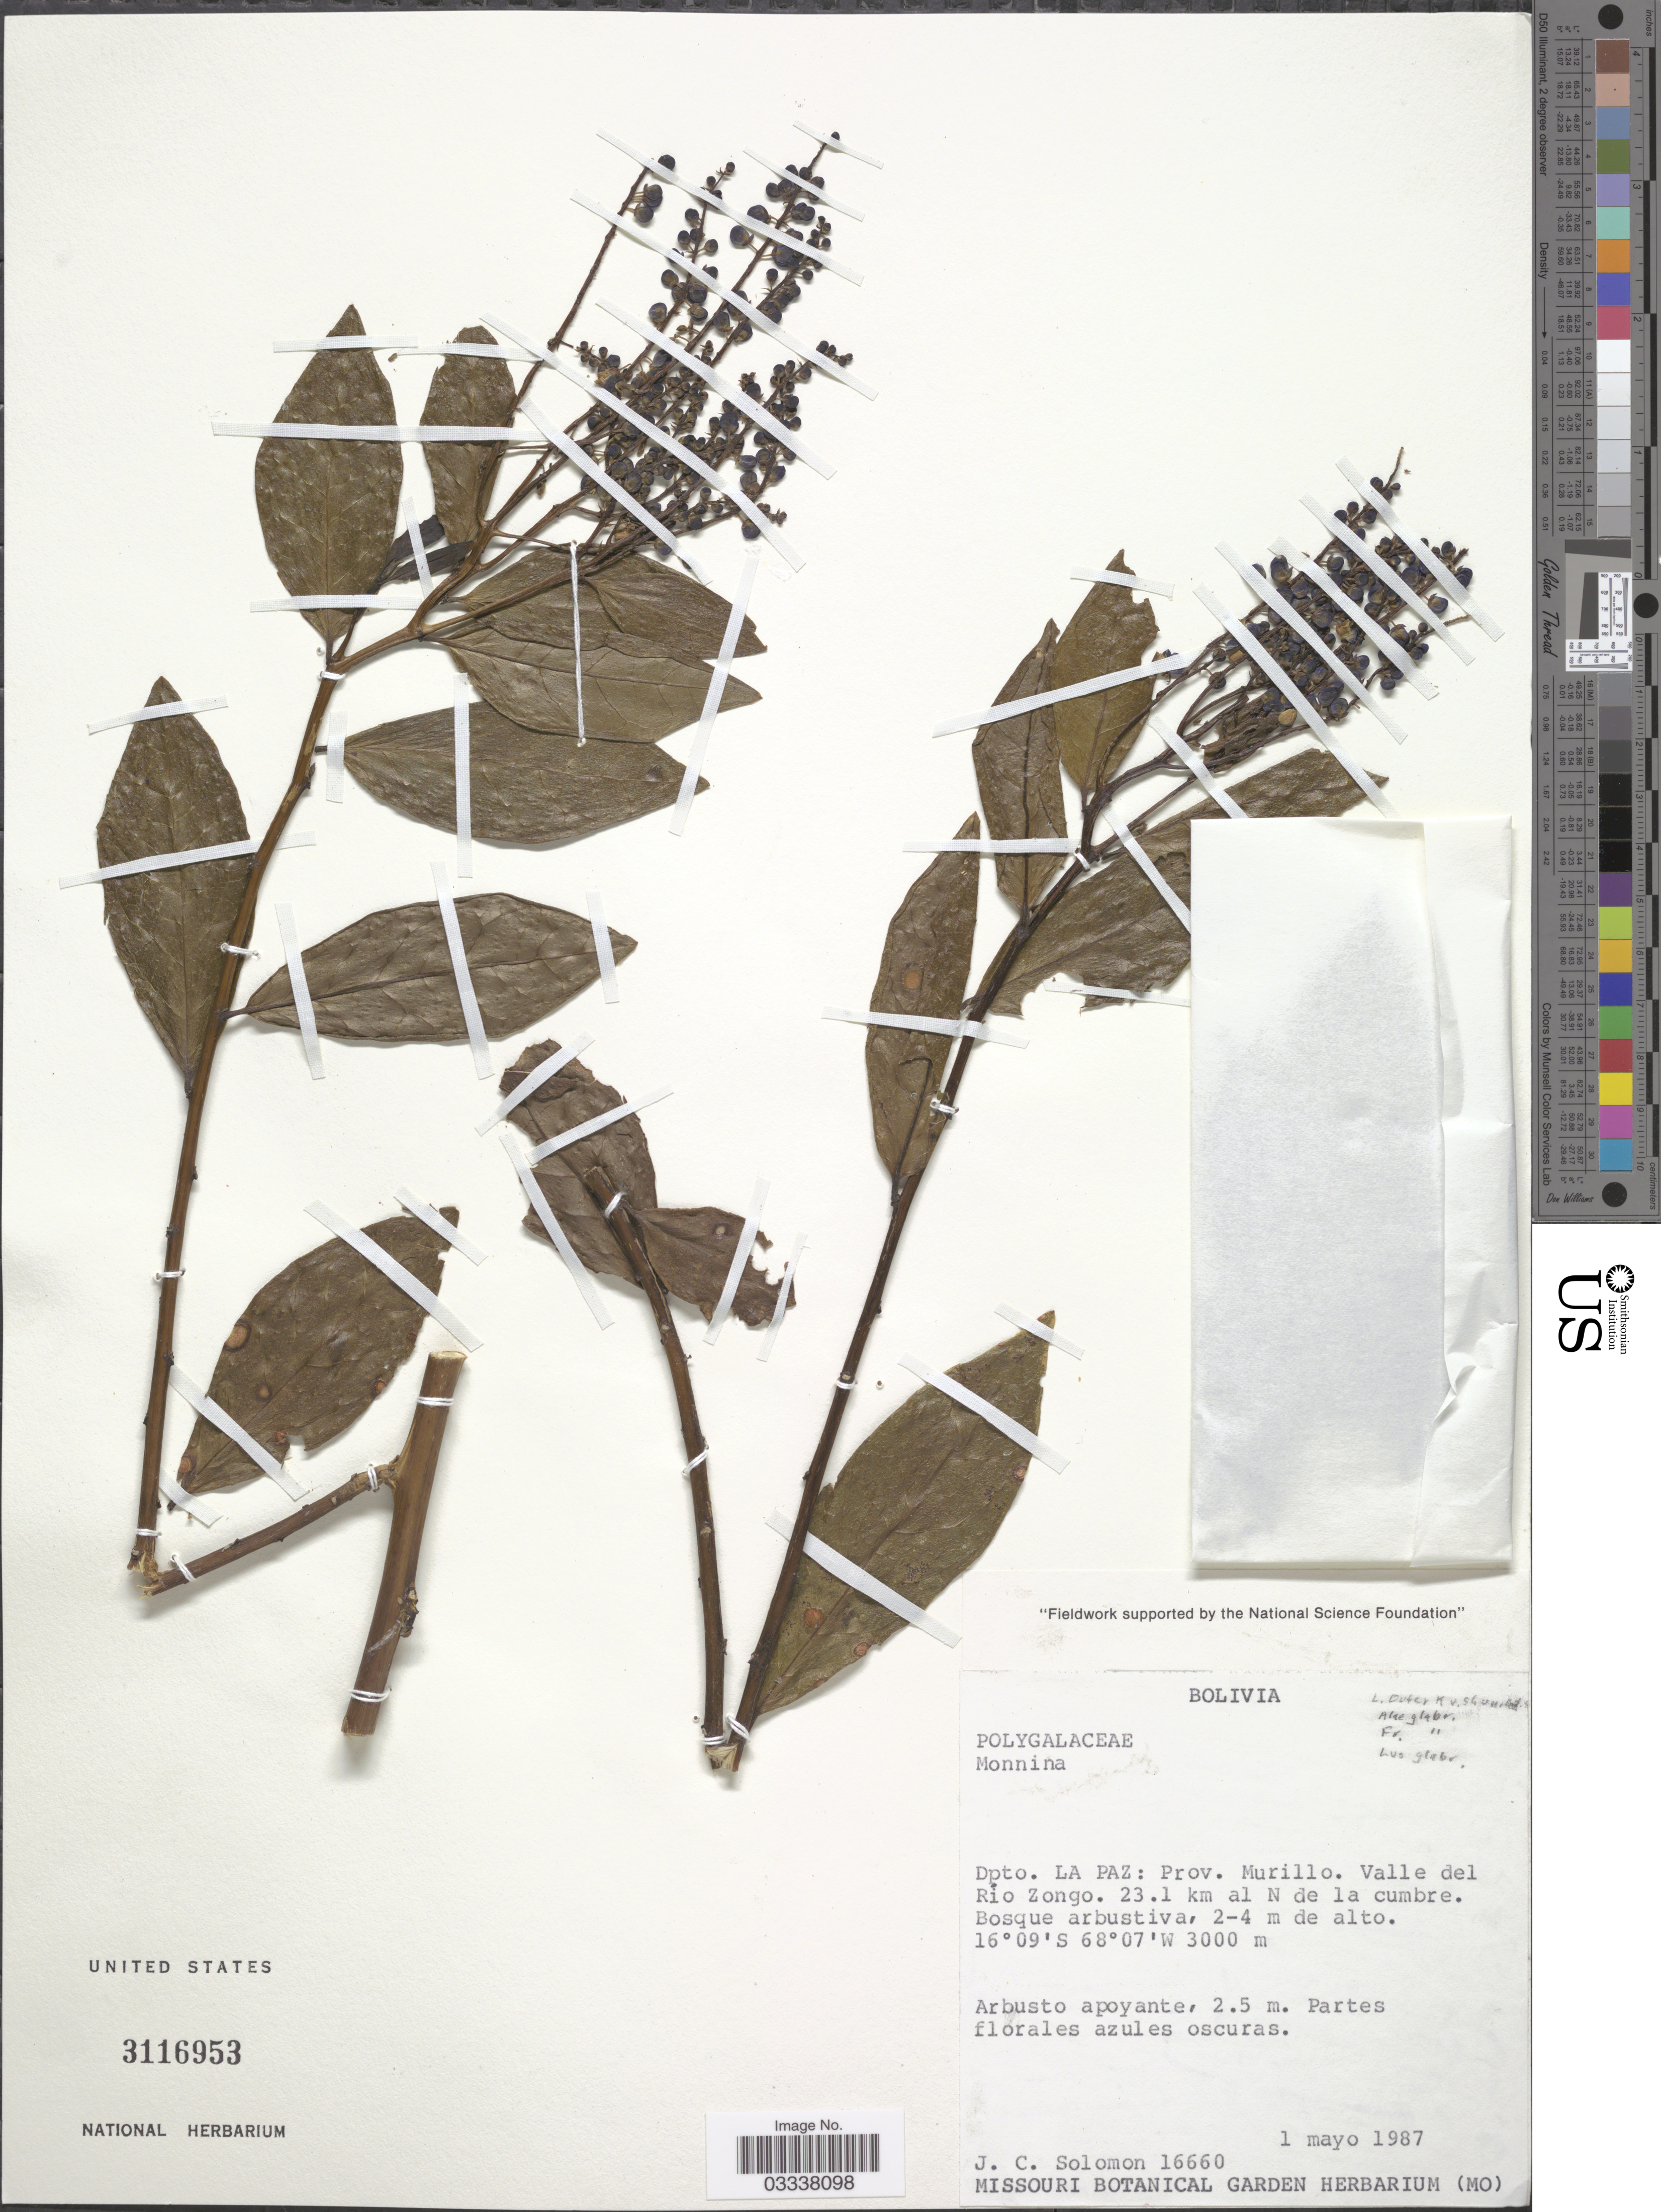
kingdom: Plantae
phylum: Tracheophyta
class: Magnoliopsida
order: Fabales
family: Polygalaceae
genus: Monnina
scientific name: Monnina sp.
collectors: J. C. Solomon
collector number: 16660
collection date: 1987-05-01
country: Bolivia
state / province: La Paz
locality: Dpto. La Paz: Prov. Murillo. Valle del Río Zongo. 23.1 km al N de la cumbre.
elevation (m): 3000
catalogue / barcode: US 3116953